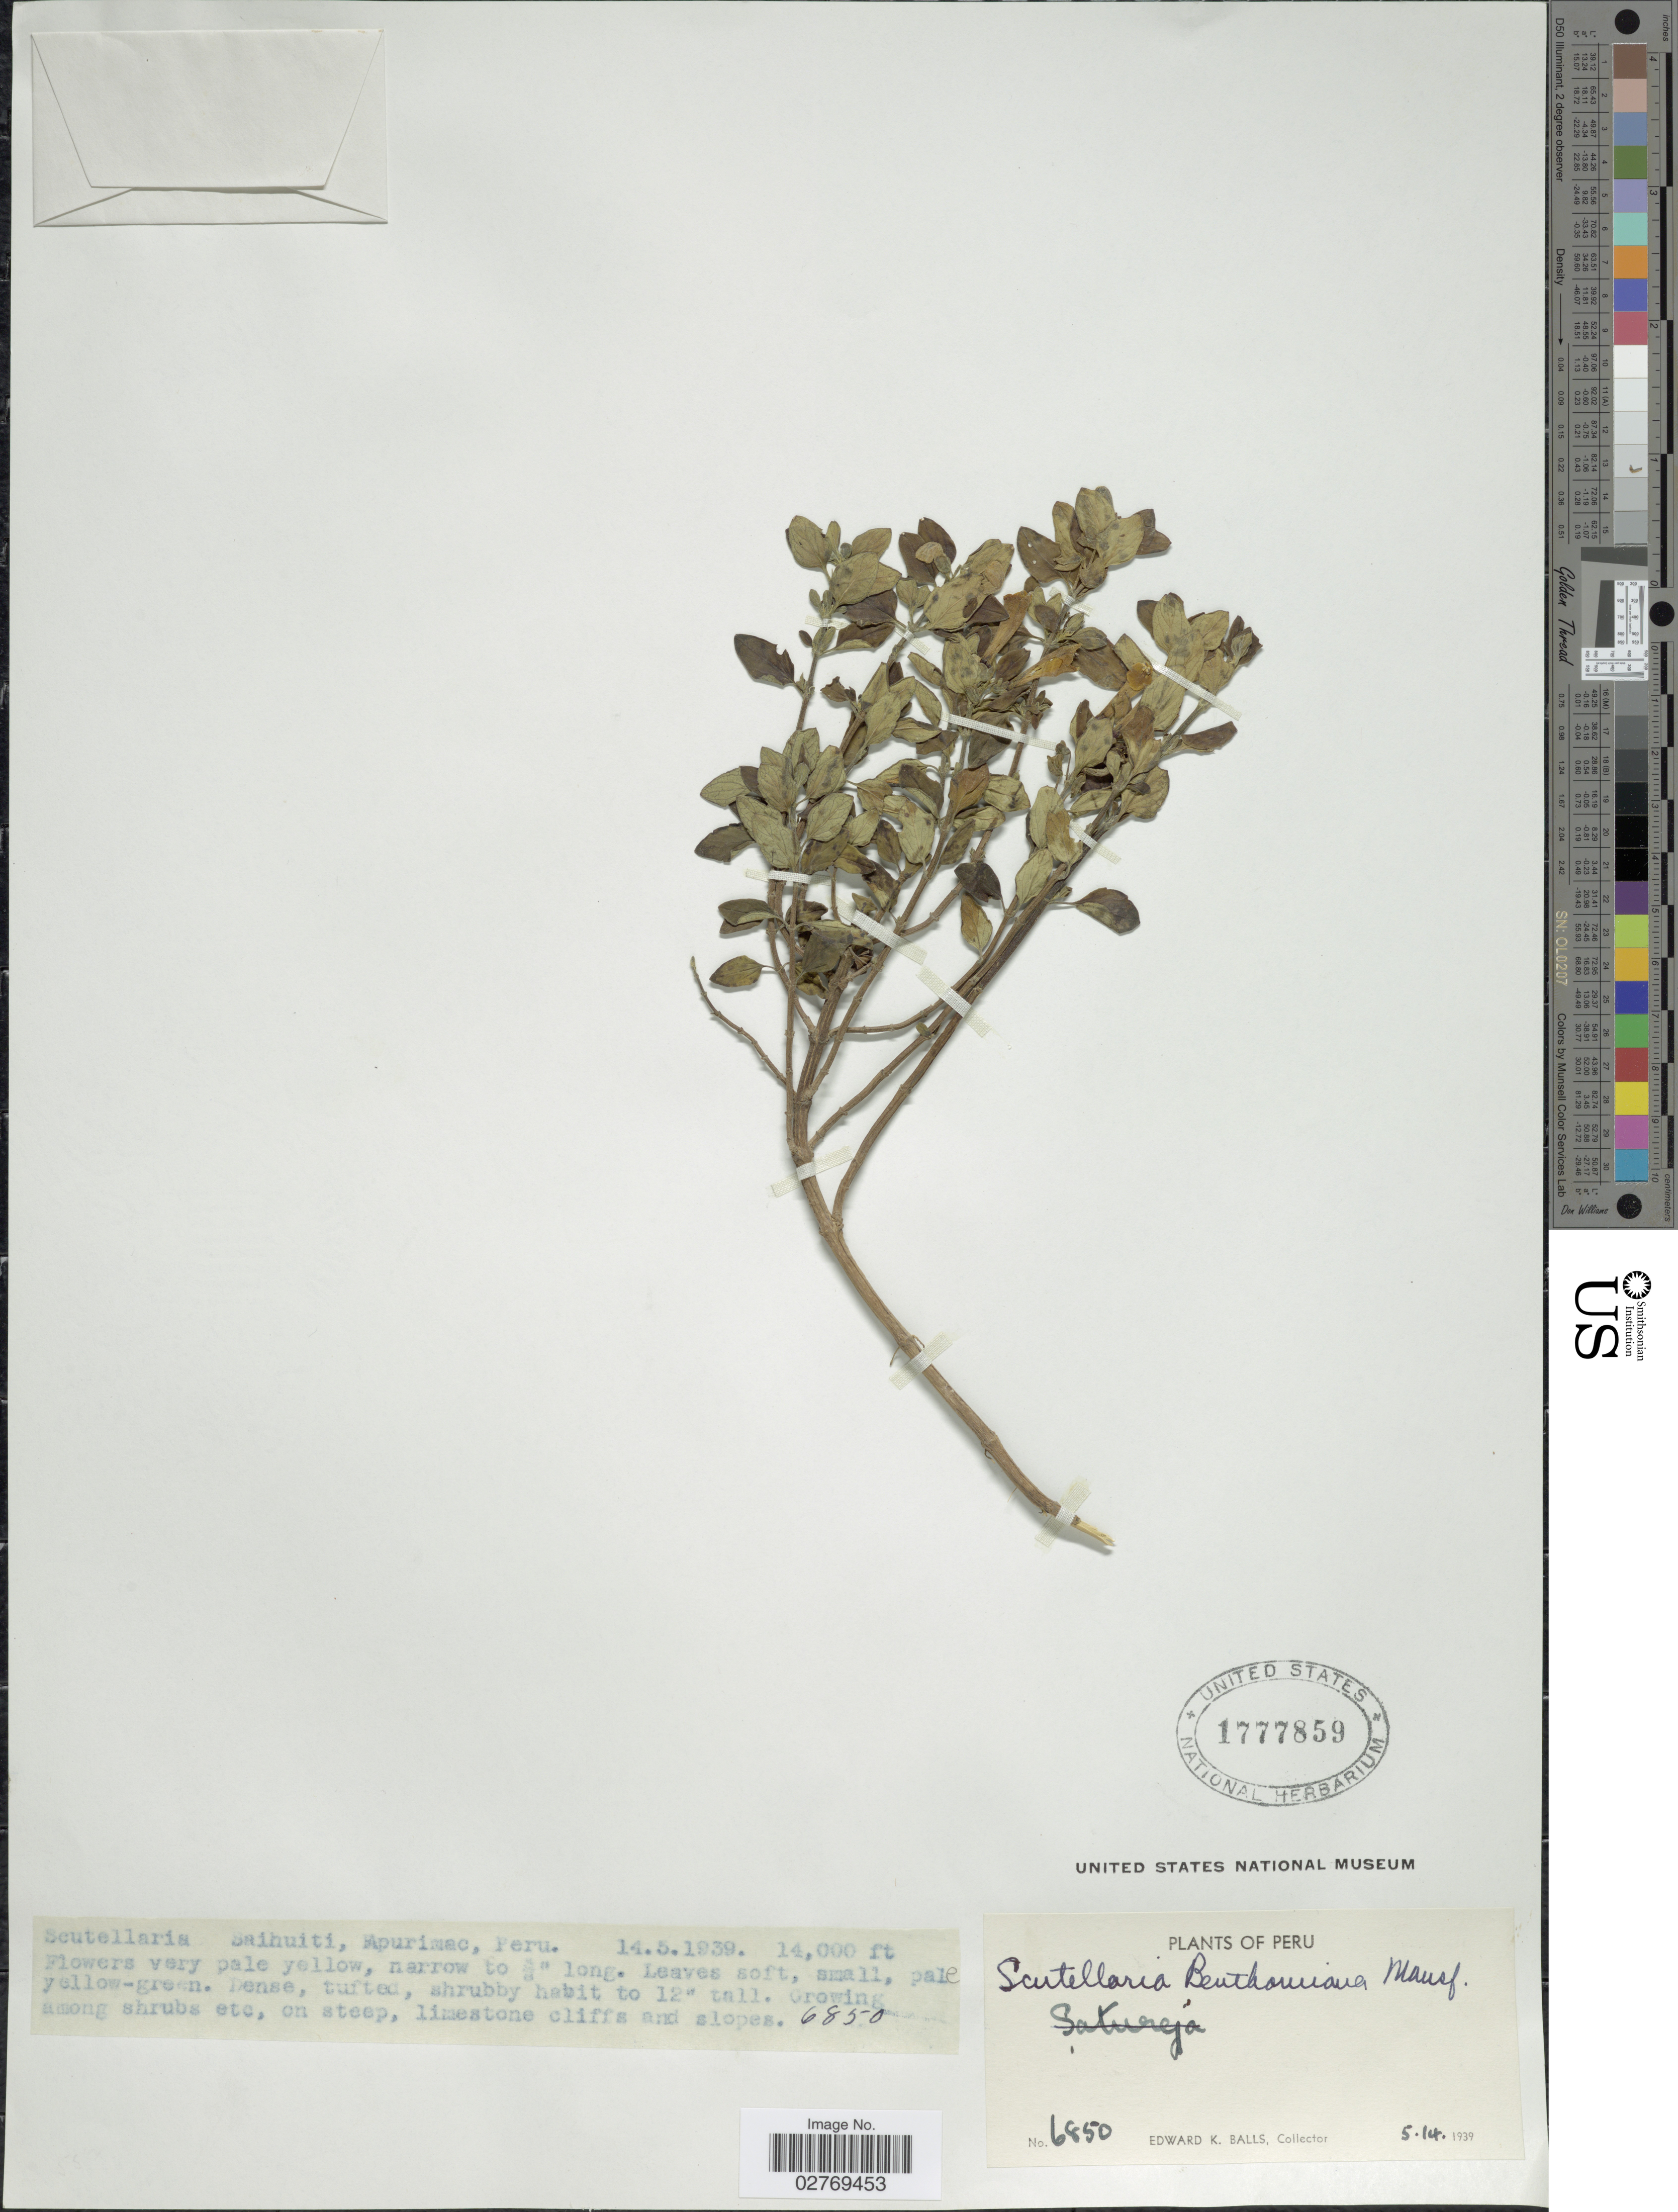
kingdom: Plantae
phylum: Tracheophyta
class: Magnoliopsida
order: Lamiales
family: Lamiaceae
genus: Scutellaria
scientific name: Scutellaria benthamiana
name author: (Mansf.) Epling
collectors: E. K. Balls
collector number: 6850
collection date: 1939-05-14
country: Peru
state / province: Apurímac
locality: Saihuiti.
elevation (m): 4267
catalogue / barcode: US 1777859